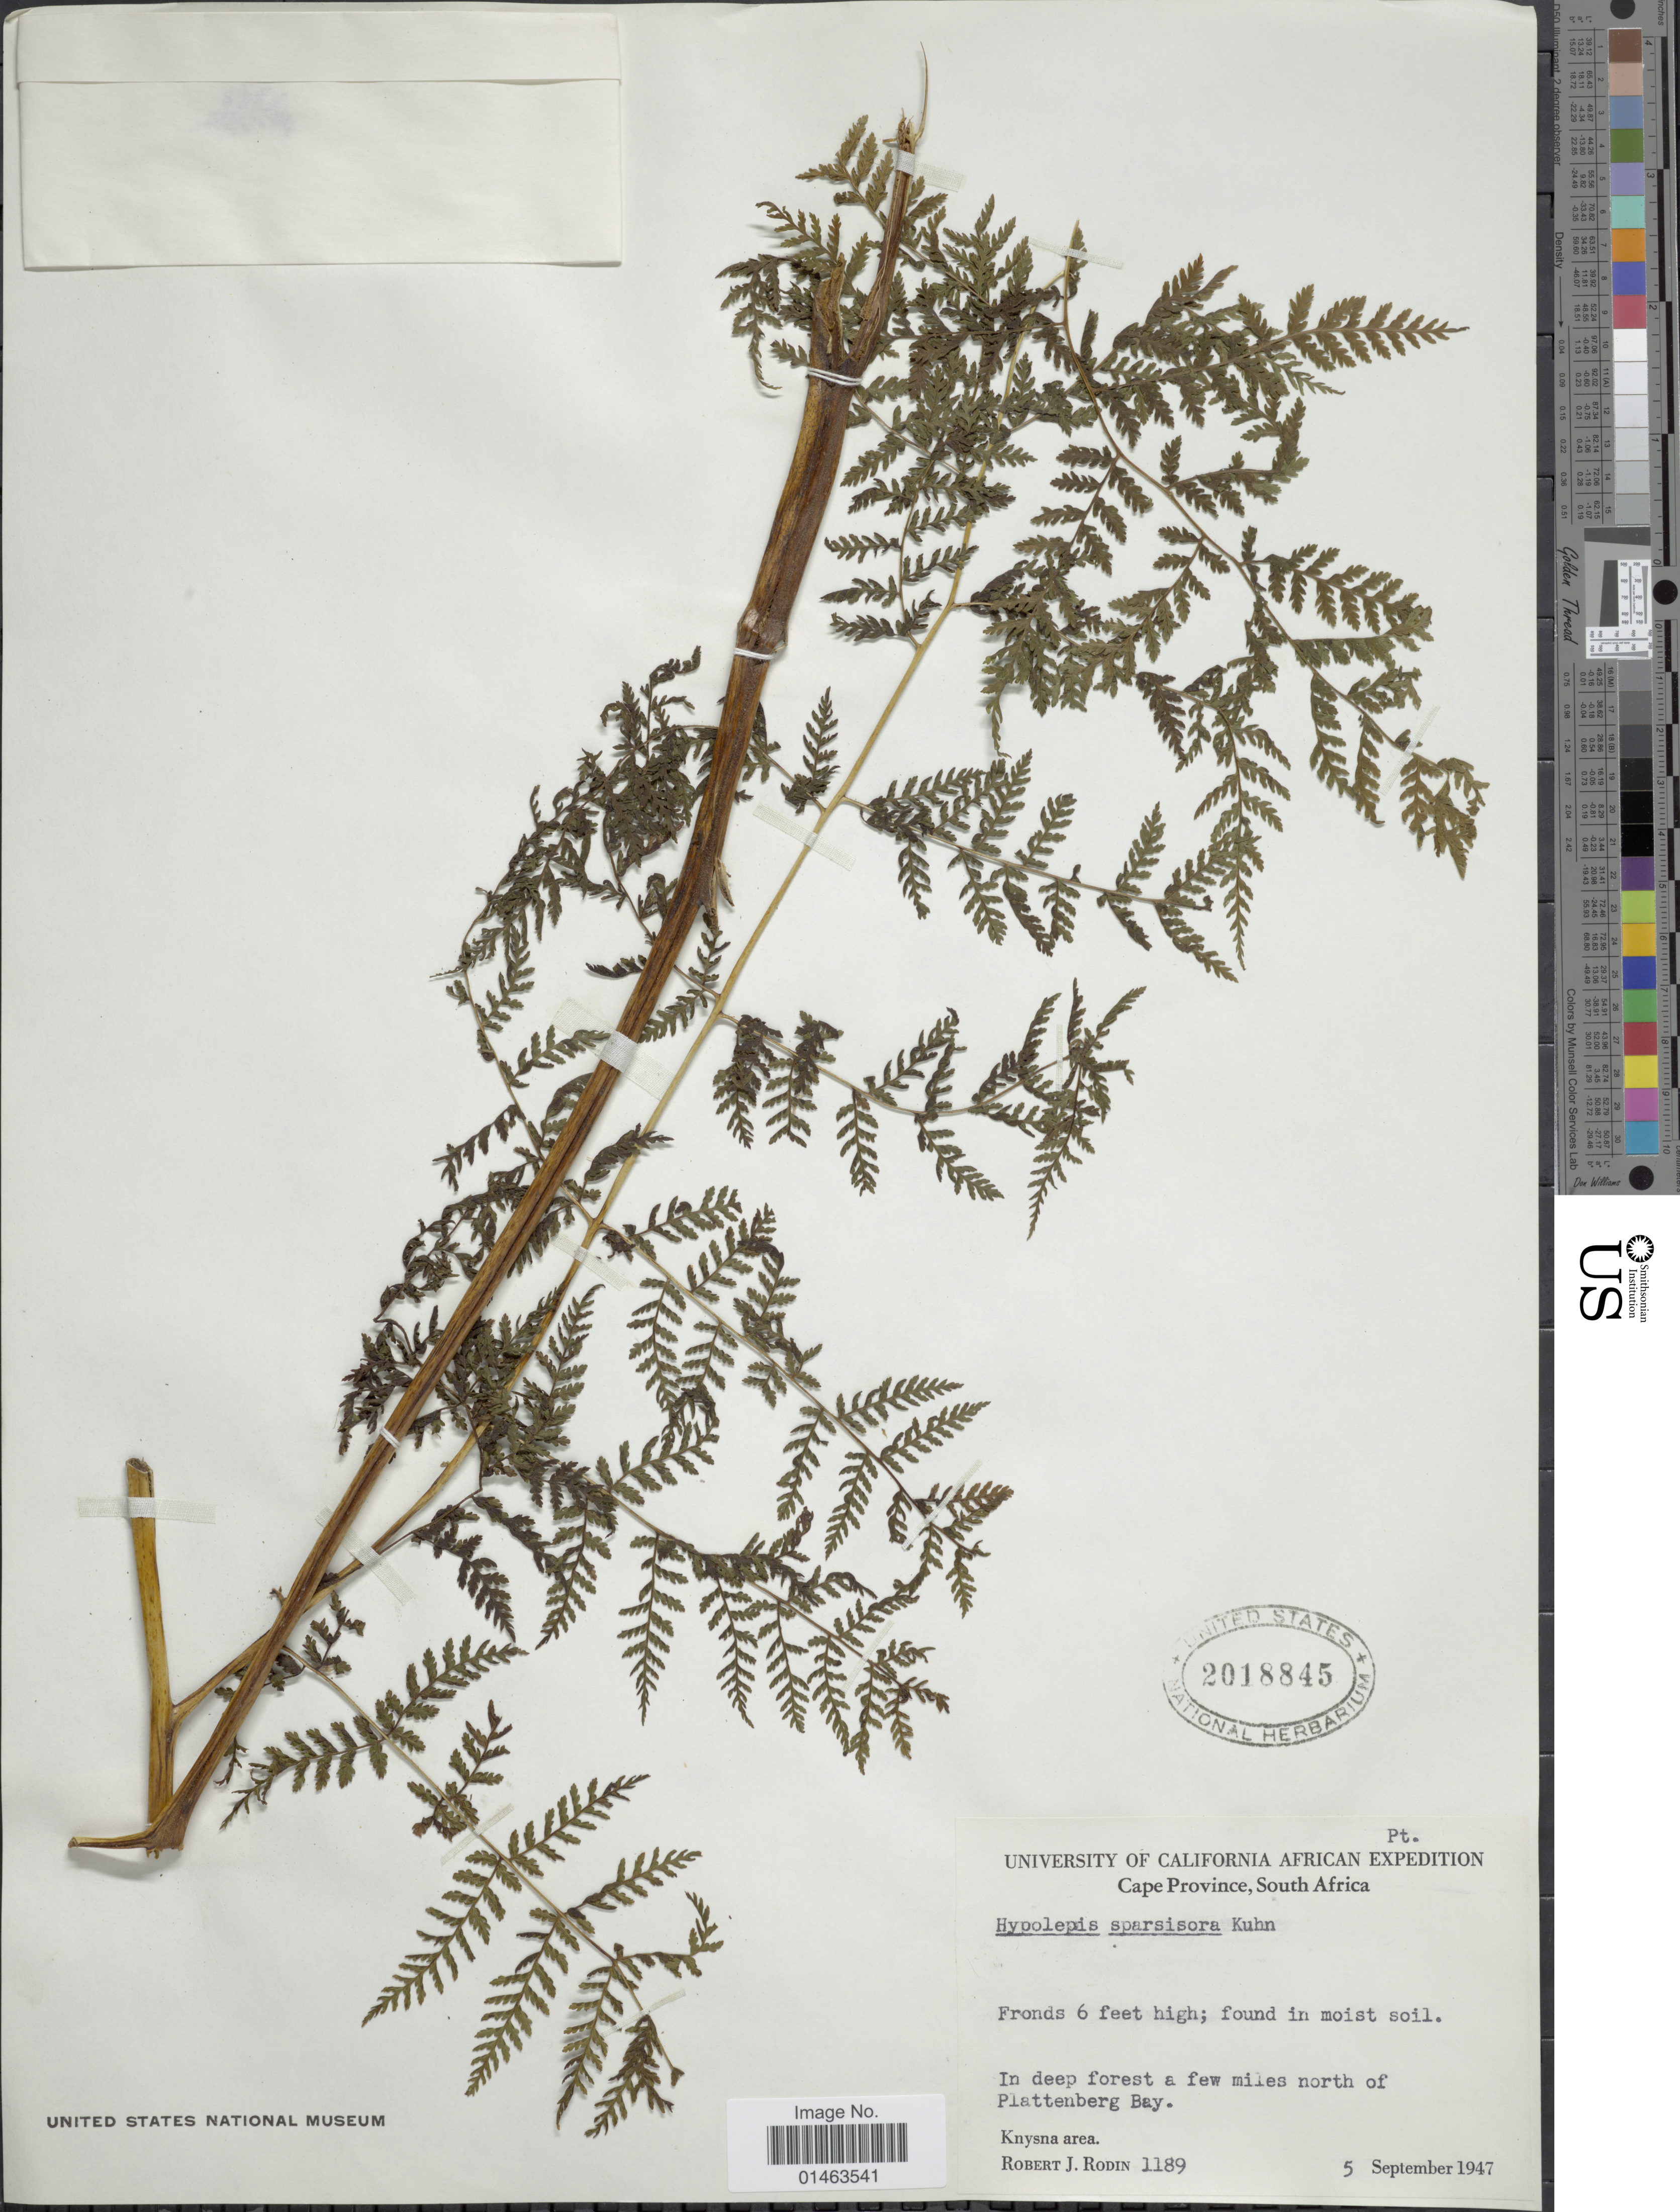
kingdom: Plantae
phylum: Tracheophyta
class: Polypodiopsida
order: Polypodiales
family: Dennstaedtiaceae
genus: Hypolepis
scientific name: Hypolepis sparsisora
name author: (Schrad.) Kuhn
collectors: R. J. Rodin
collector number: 1189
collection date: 1947-09-05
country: South Africa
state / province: Western Cape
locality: Cape Province, South Africa, Plattenberg Bay. Knysma area.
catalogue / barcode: US 2018845